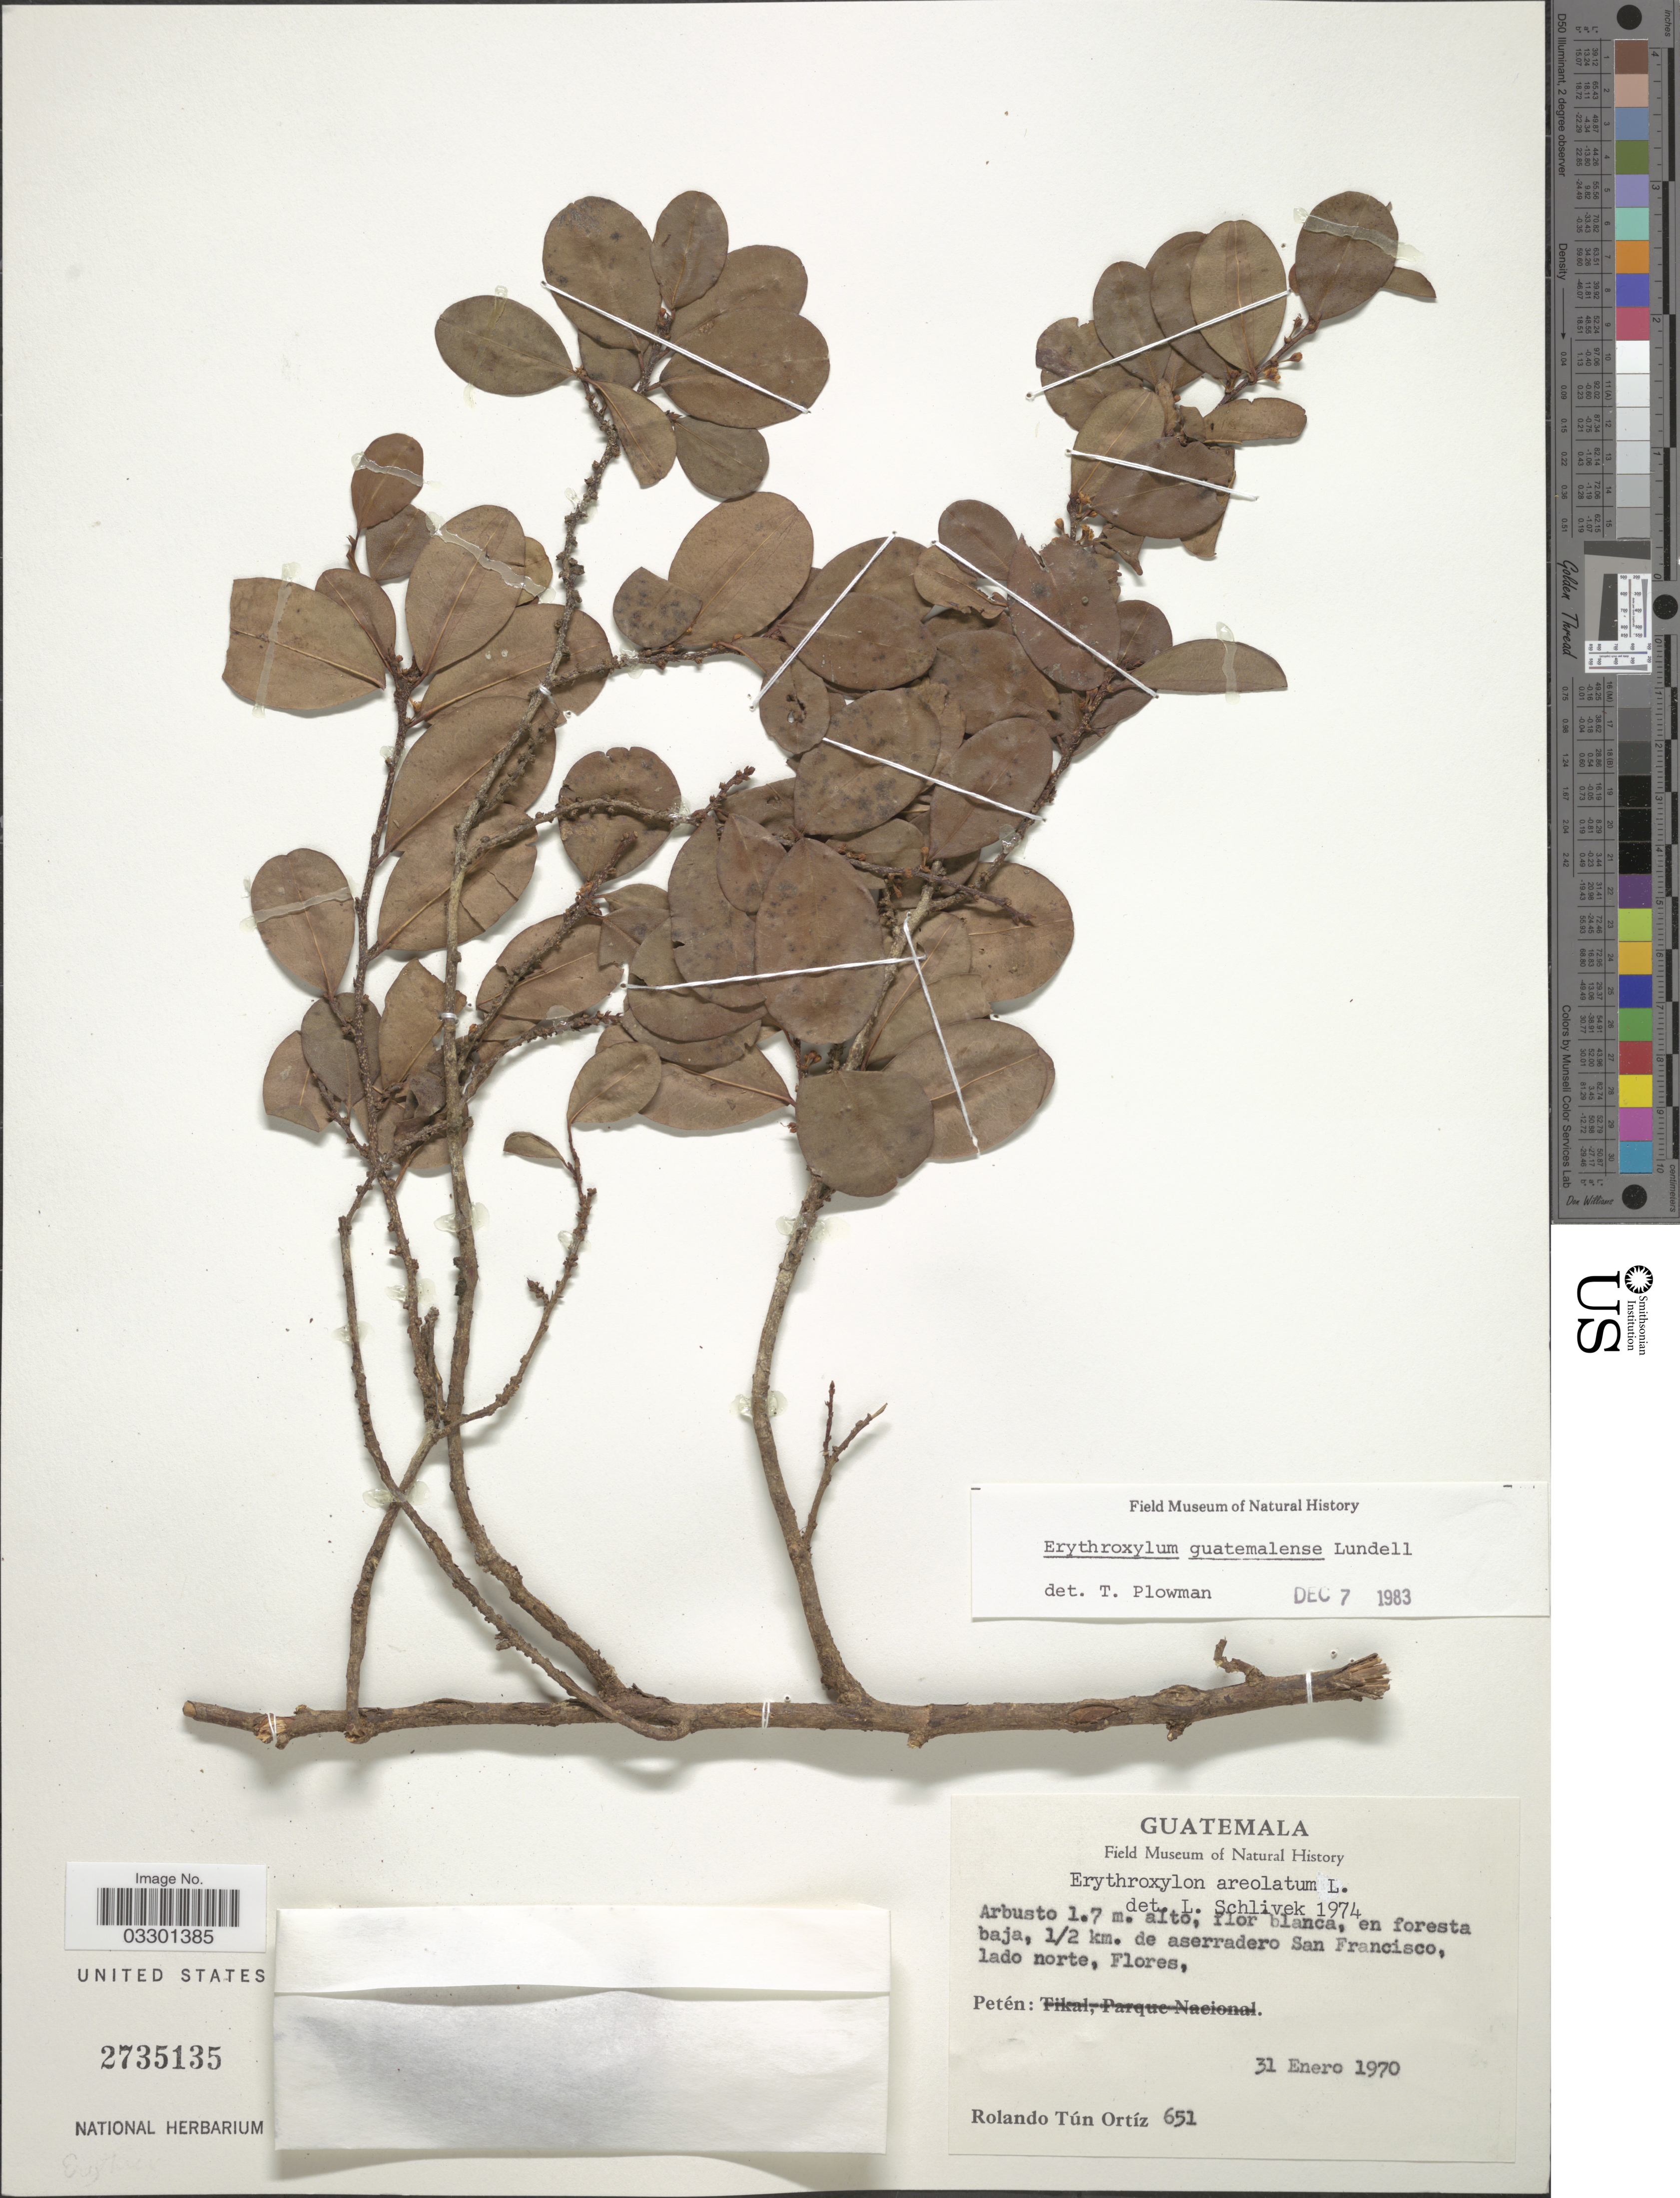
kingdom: Plantae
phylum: Tracheophyta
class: Magnoliopsida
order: Malpighiales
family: Erythroxylaceae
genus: Erythroxylum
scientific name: Erythroxylum guatemalense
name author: Lundell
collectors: R. T. Ortíz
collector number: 651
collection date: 1970-01-31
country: Guatemala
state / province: El Petén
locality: En foresta baja, ½ km. de aserradero San Francisco, lado norte.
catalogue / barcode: US 2735135